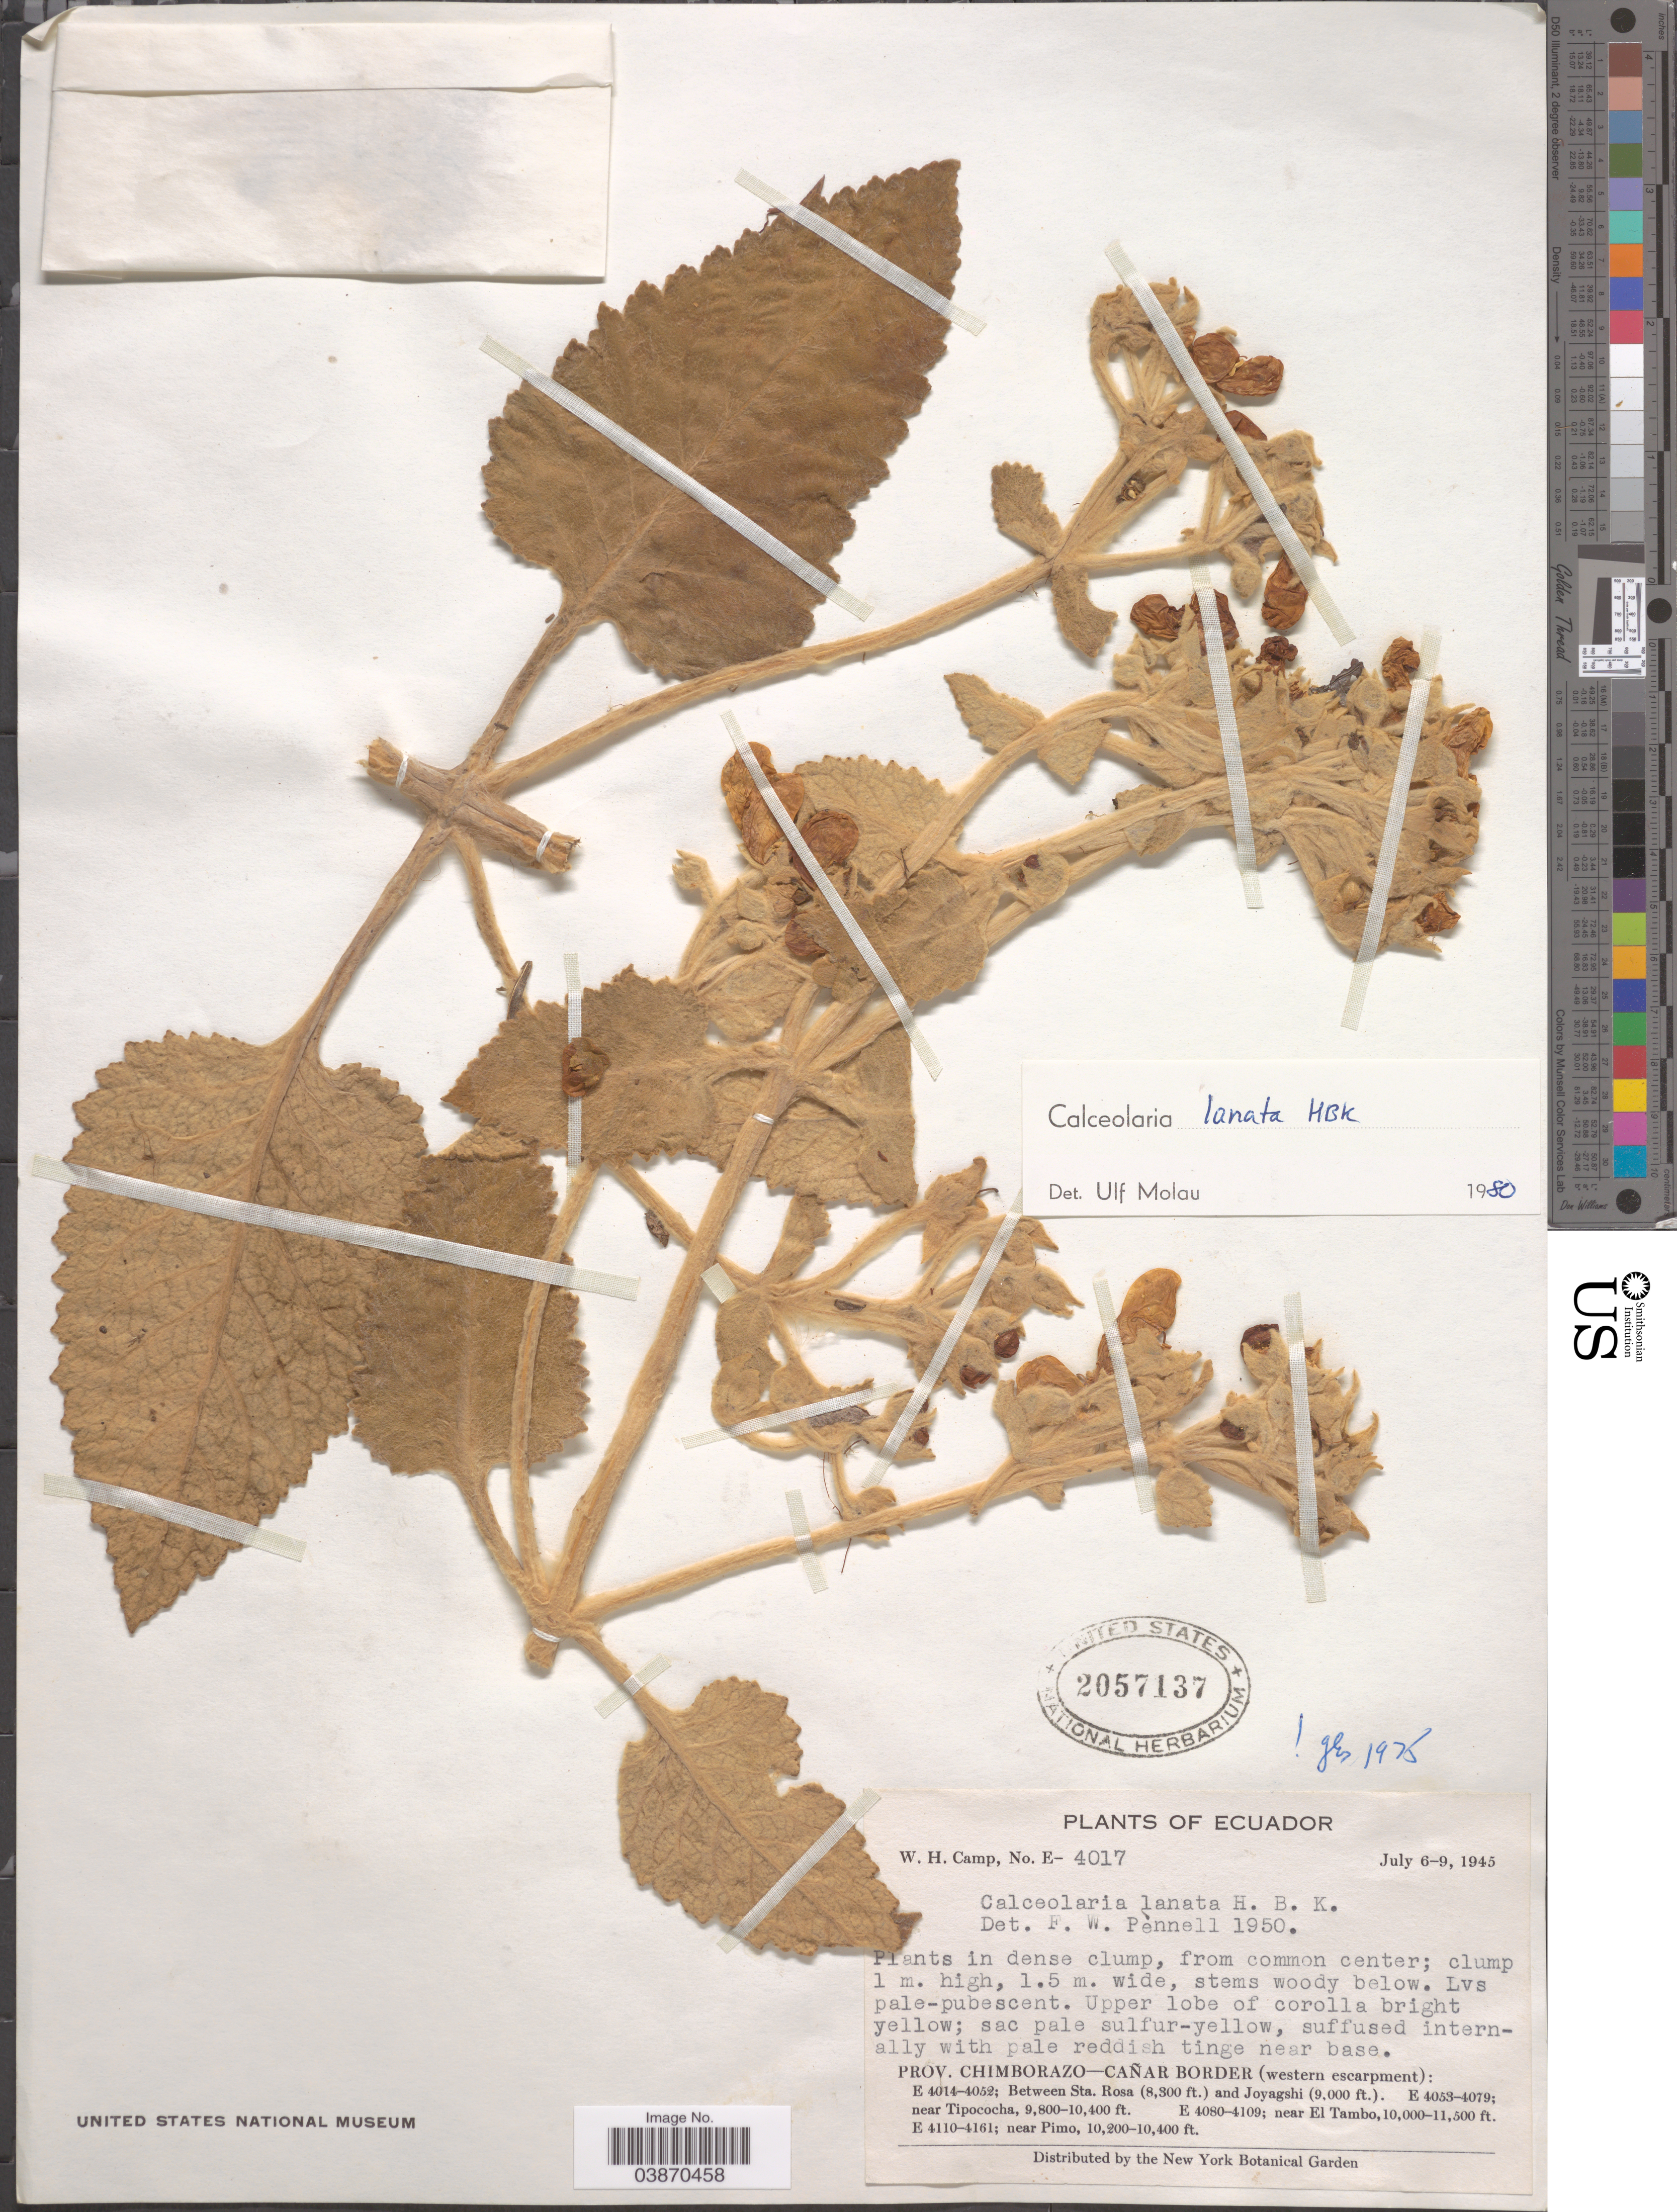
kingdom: Plantae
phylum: Tracheophyta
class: Magnoliopsida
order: Lamiales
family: Calceolariaceae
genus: Calceolaria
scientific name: Calceolaria lanata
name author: Kunth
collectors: W. H. Camp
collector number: E-4017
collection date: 1945-07-06/1945-07-09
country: Ecuador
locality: Prov. Chimborazo-Cañar border (western escarpment): Between Sta. Rosa.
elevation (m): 2530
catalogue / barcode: US 2057137